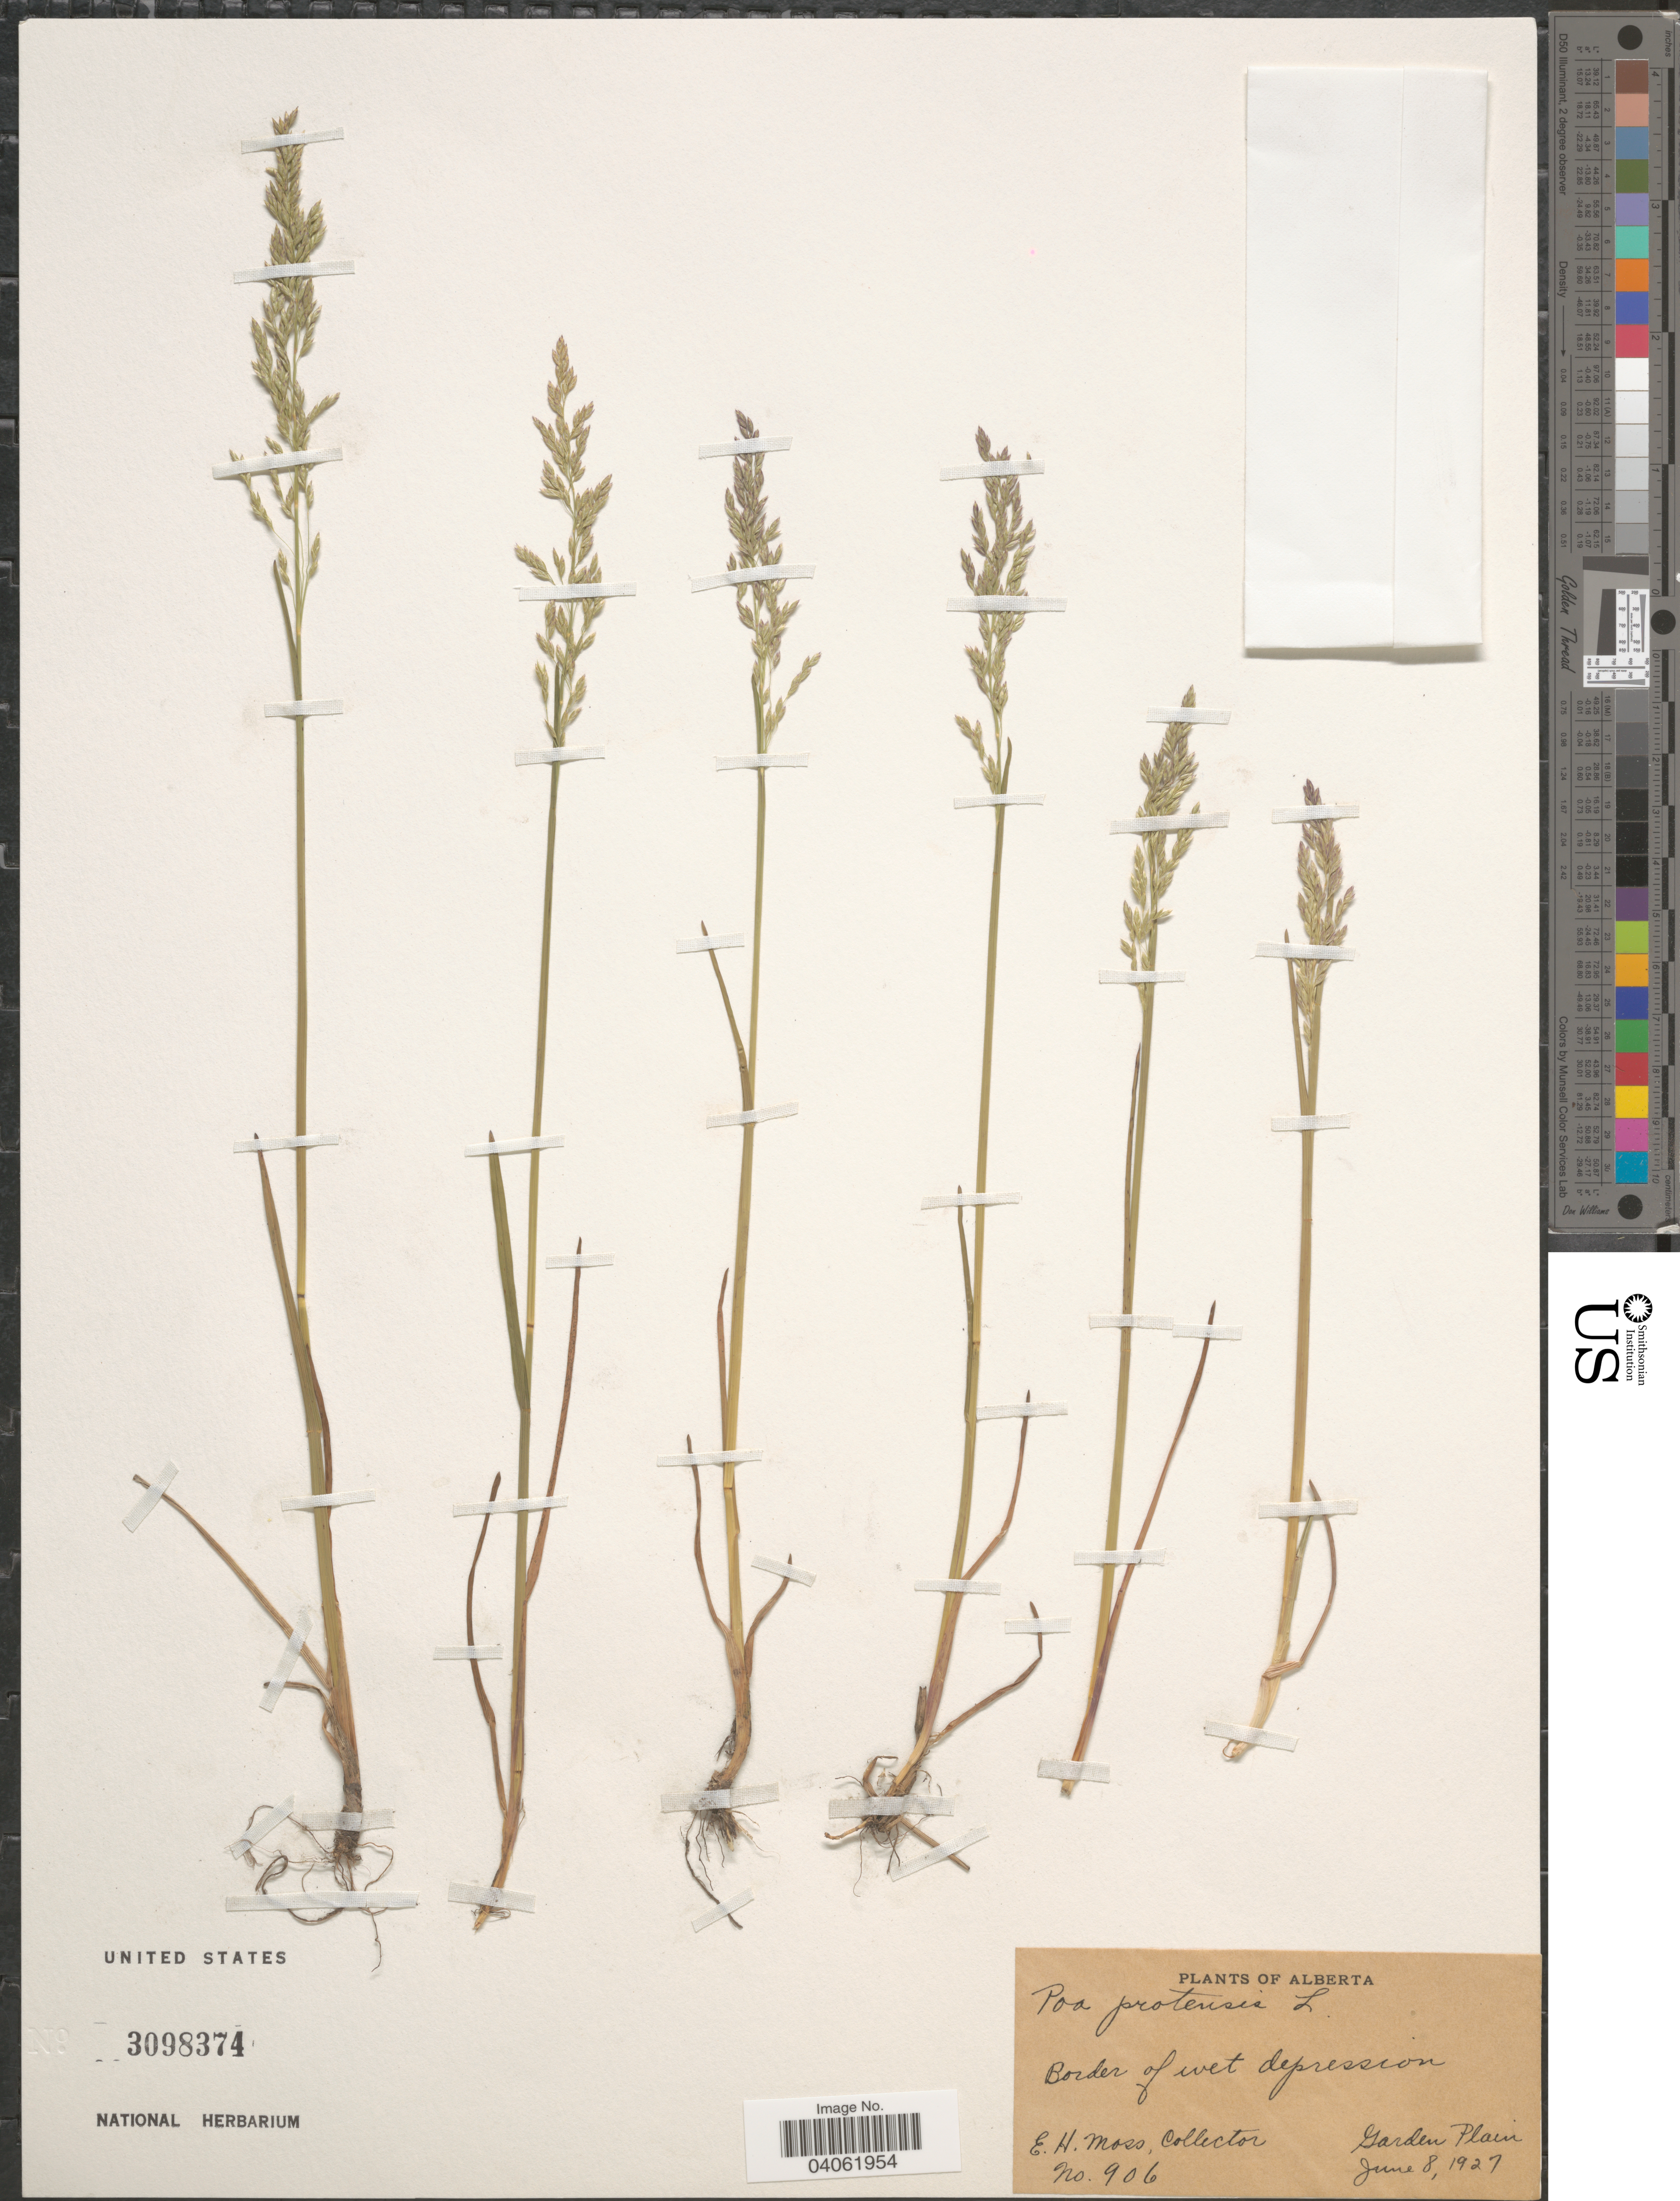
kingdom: Plantae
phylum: Tracheophyta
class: Liliopsida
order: Poales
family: Poaceae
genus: Poa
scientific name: Poa pratensis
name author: L.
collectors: E. Moss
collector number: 906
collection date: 1927-06-08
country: Canada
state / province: Alberta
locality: Garden Plain.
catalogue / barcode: US 3098374